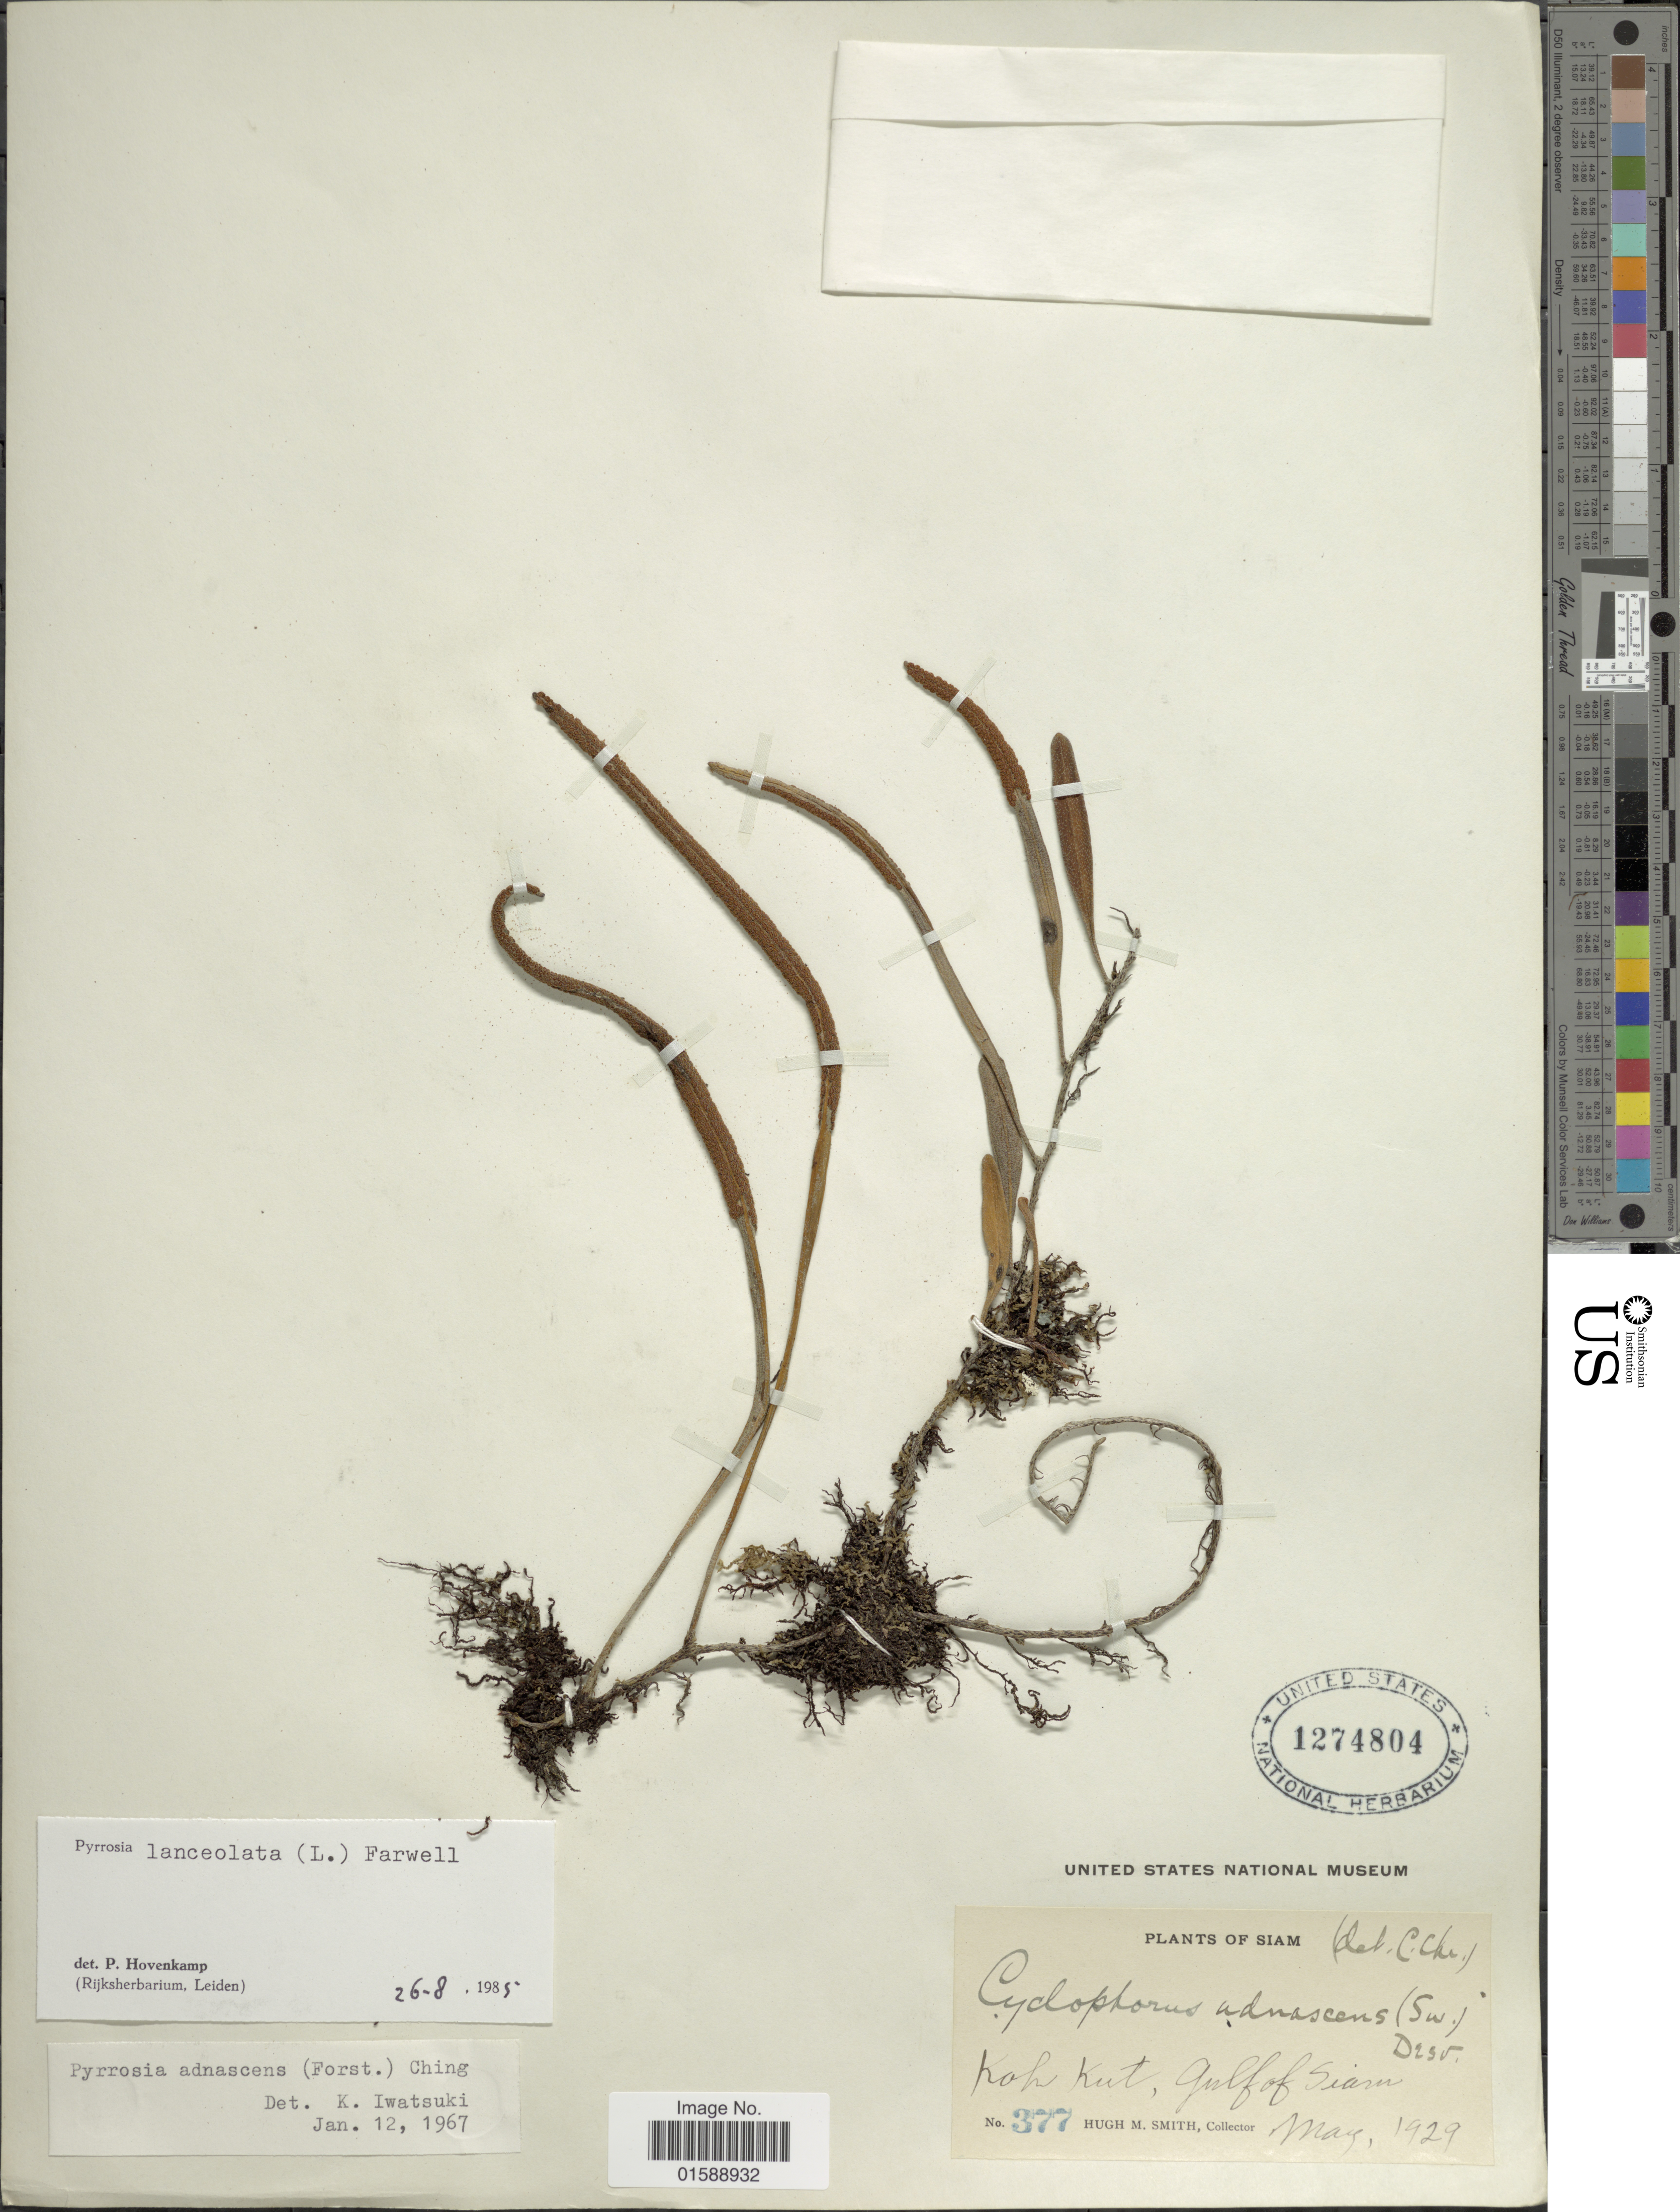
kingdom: Plantae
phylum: Tracheophyta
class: Polypodiopsida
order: Polypodiales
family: Polypodiaceae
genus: Pyrrosia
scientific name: Pyrrosia lanceolata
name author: (L.) Farw.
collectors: H. M. Smith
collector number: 377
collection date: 1929-05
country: Thailand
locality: Siam. Koh Kut, Gulf of Siam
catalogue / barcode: US 1274804